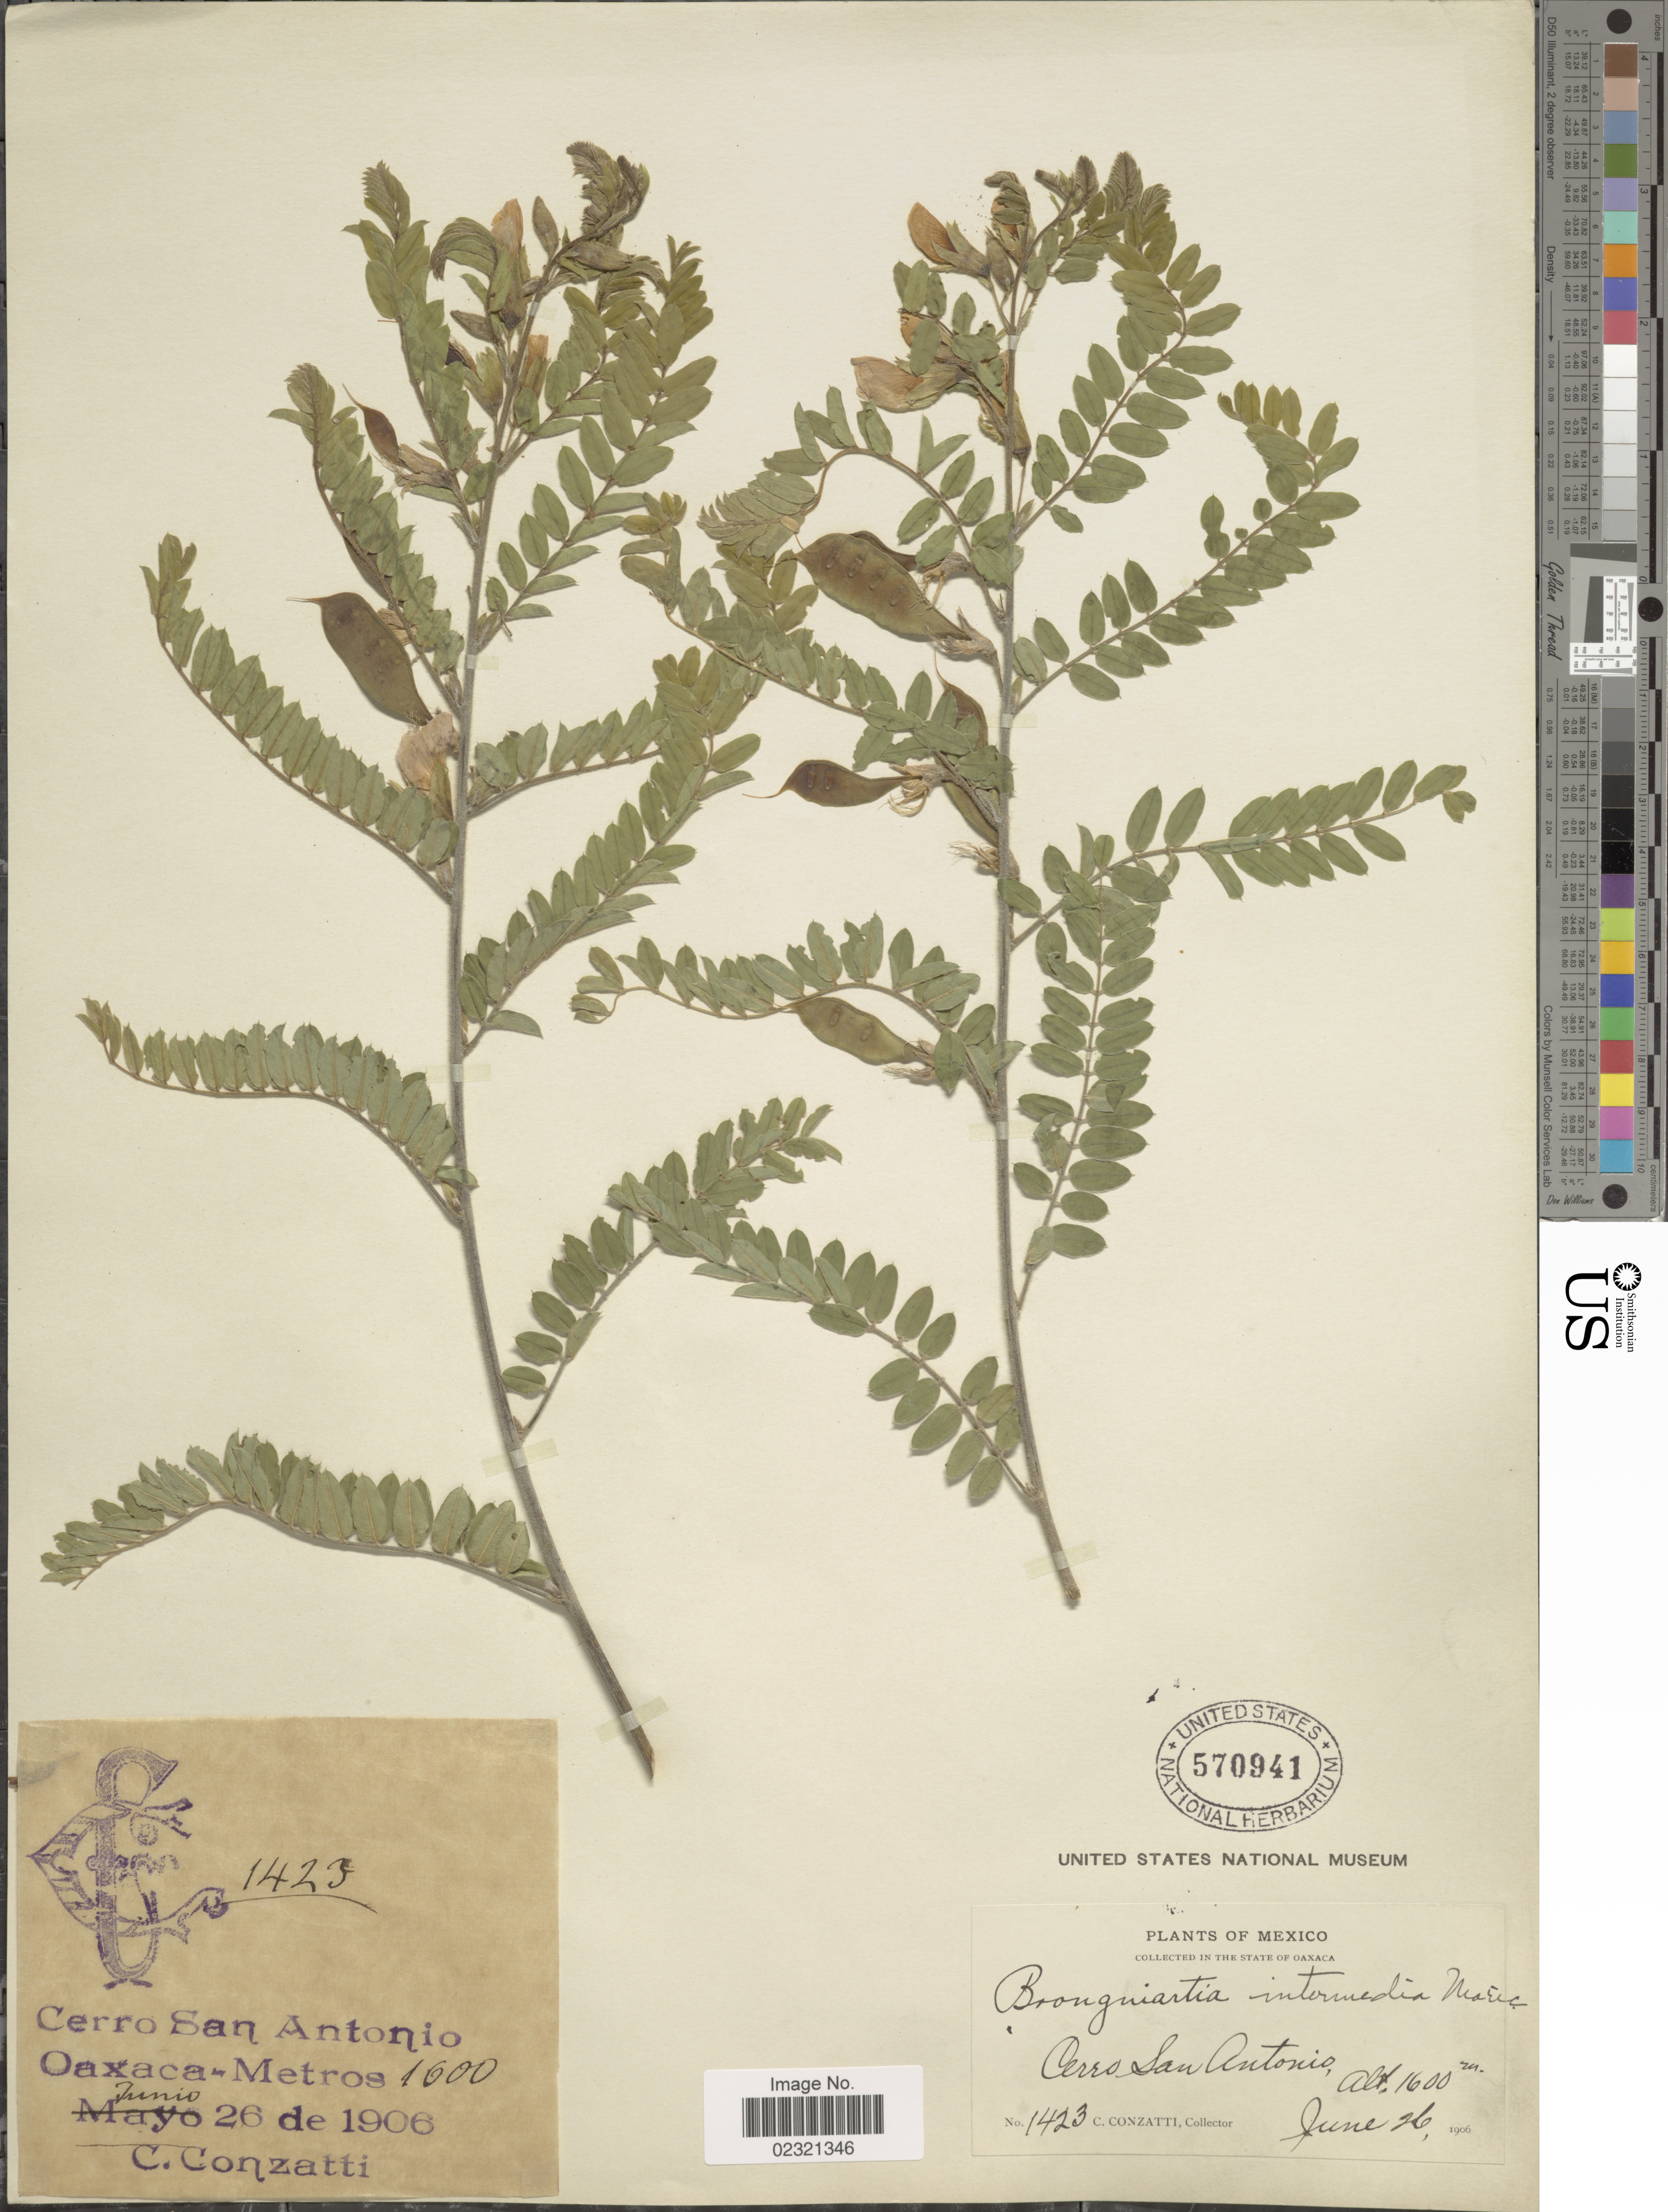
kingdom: Plantae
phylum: Tracheophyta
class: Magnoliopsida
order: Fabales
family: Fabaceae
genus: Brongniartia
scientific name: Brongniartia intermedia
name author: Moric.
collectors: C. Conzatti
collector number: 1423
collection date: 1906-06-26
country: Mexico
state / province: Oaxaca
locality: Cerro San Antonio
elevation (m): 1600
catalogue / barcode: US 570941